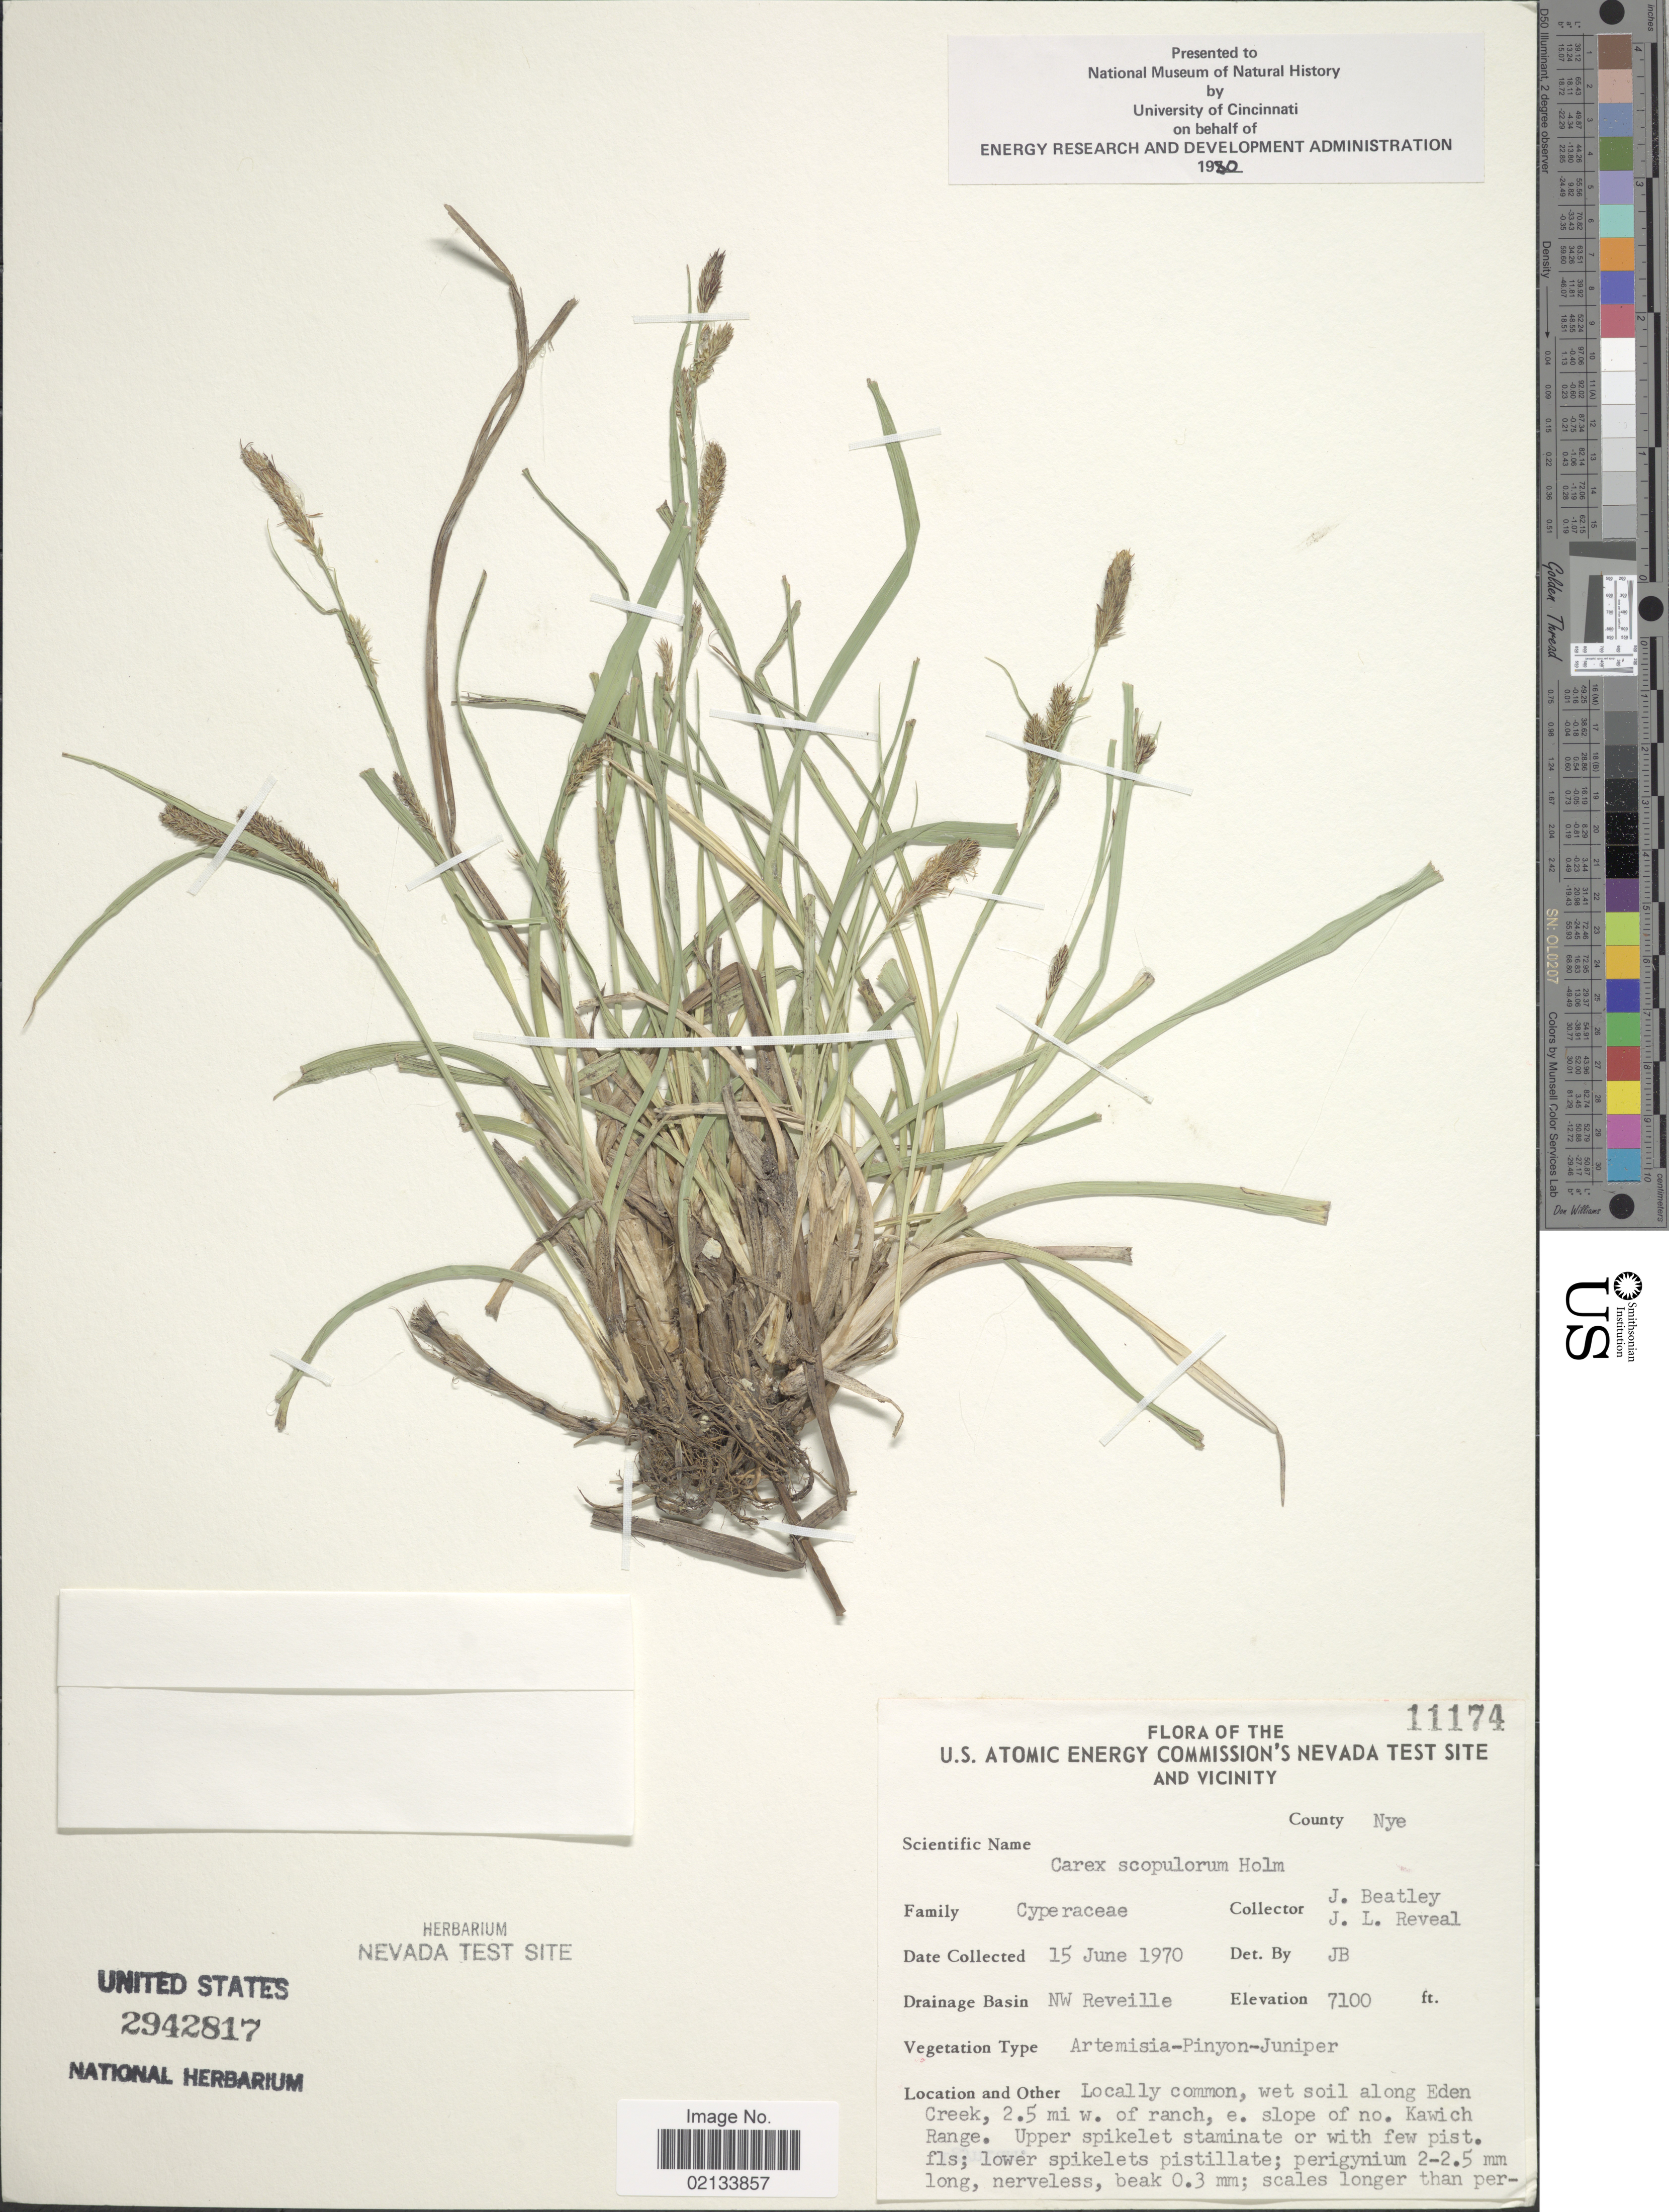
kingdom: Plantae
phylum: Tracheophyta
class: Liliopsida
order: Poales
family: Cyperaceae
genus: Carex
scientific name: Carex scopulorum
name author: Holm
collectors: J. C. Beatley & J. L. Reveal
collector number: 11174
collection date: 1970-06-15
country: United States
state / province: Nevada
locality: Nevada Test Site and Vicinity, Drainage Basin NW Reveille, wet soil along Eden Creek, 2.5 mi. w. of ranch, e. slope of no. Kawich Range.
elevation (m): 2164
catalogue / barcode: US 2942817